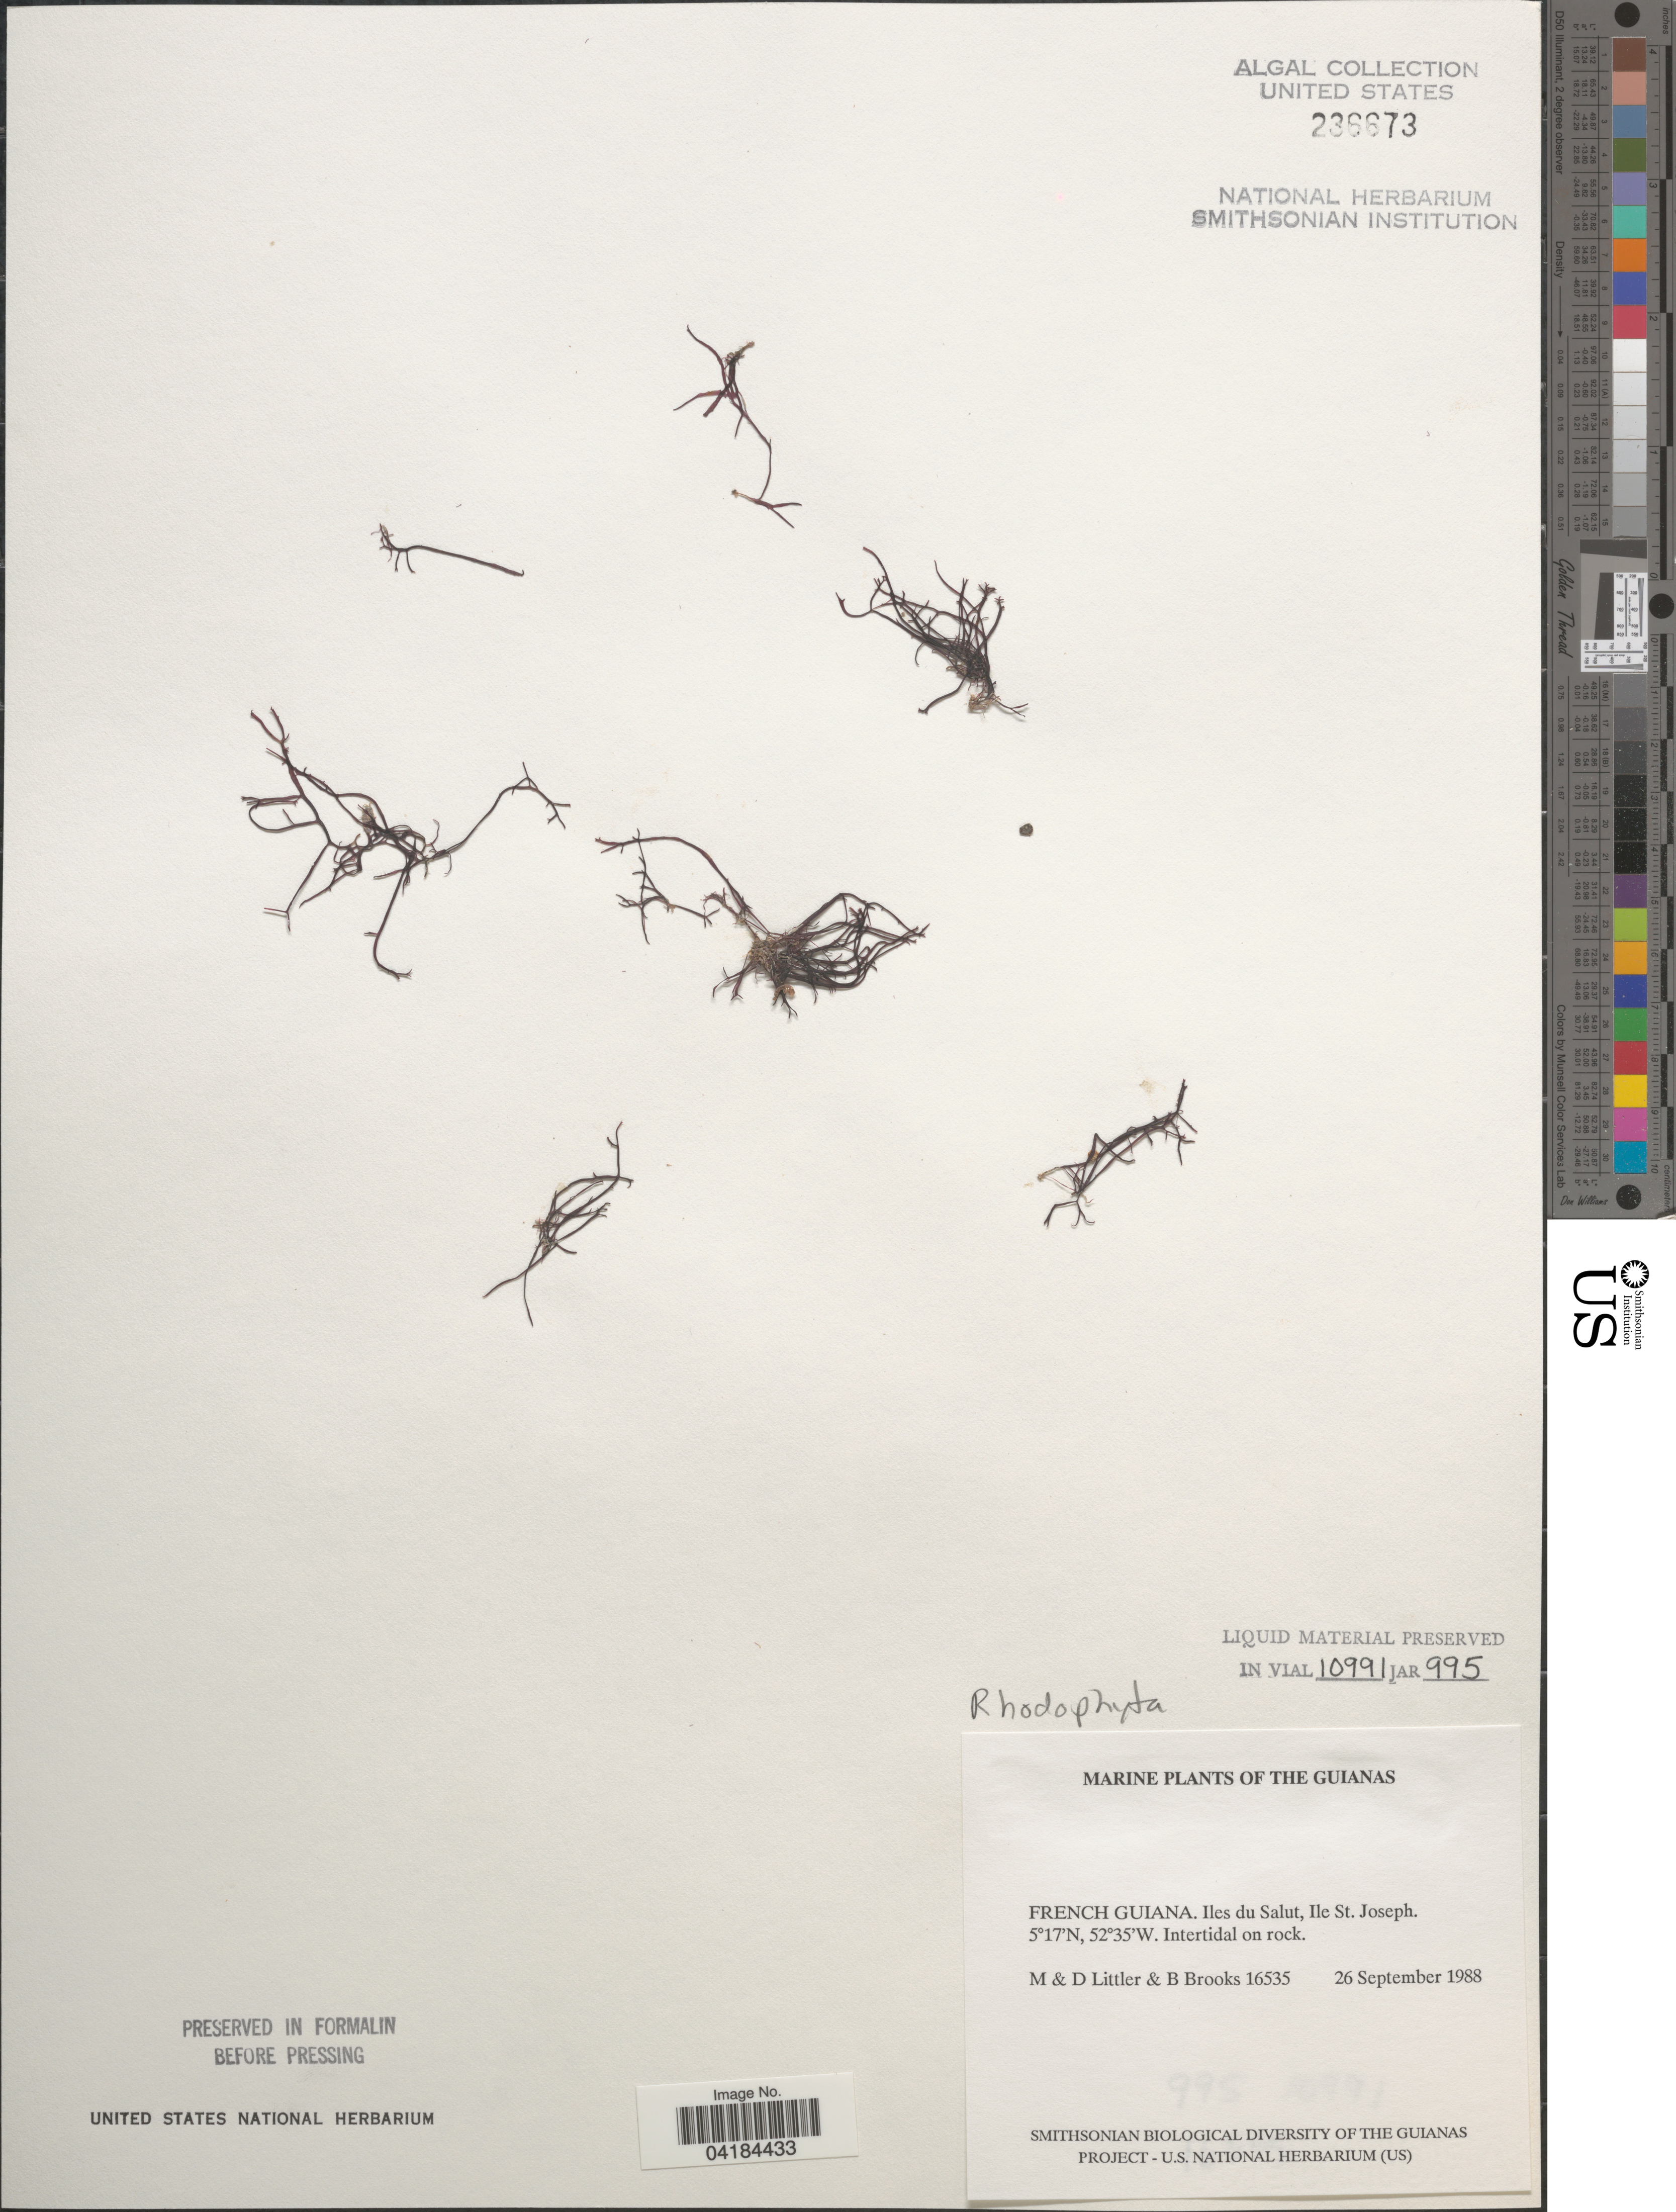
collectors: M. Littler, D. S. Littler & B. Brooks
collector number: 16535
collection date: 1988-09-26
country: French Guiana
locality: The Guianas. Iles du Salut, Ile St. Joseph.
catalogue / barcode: US 236673